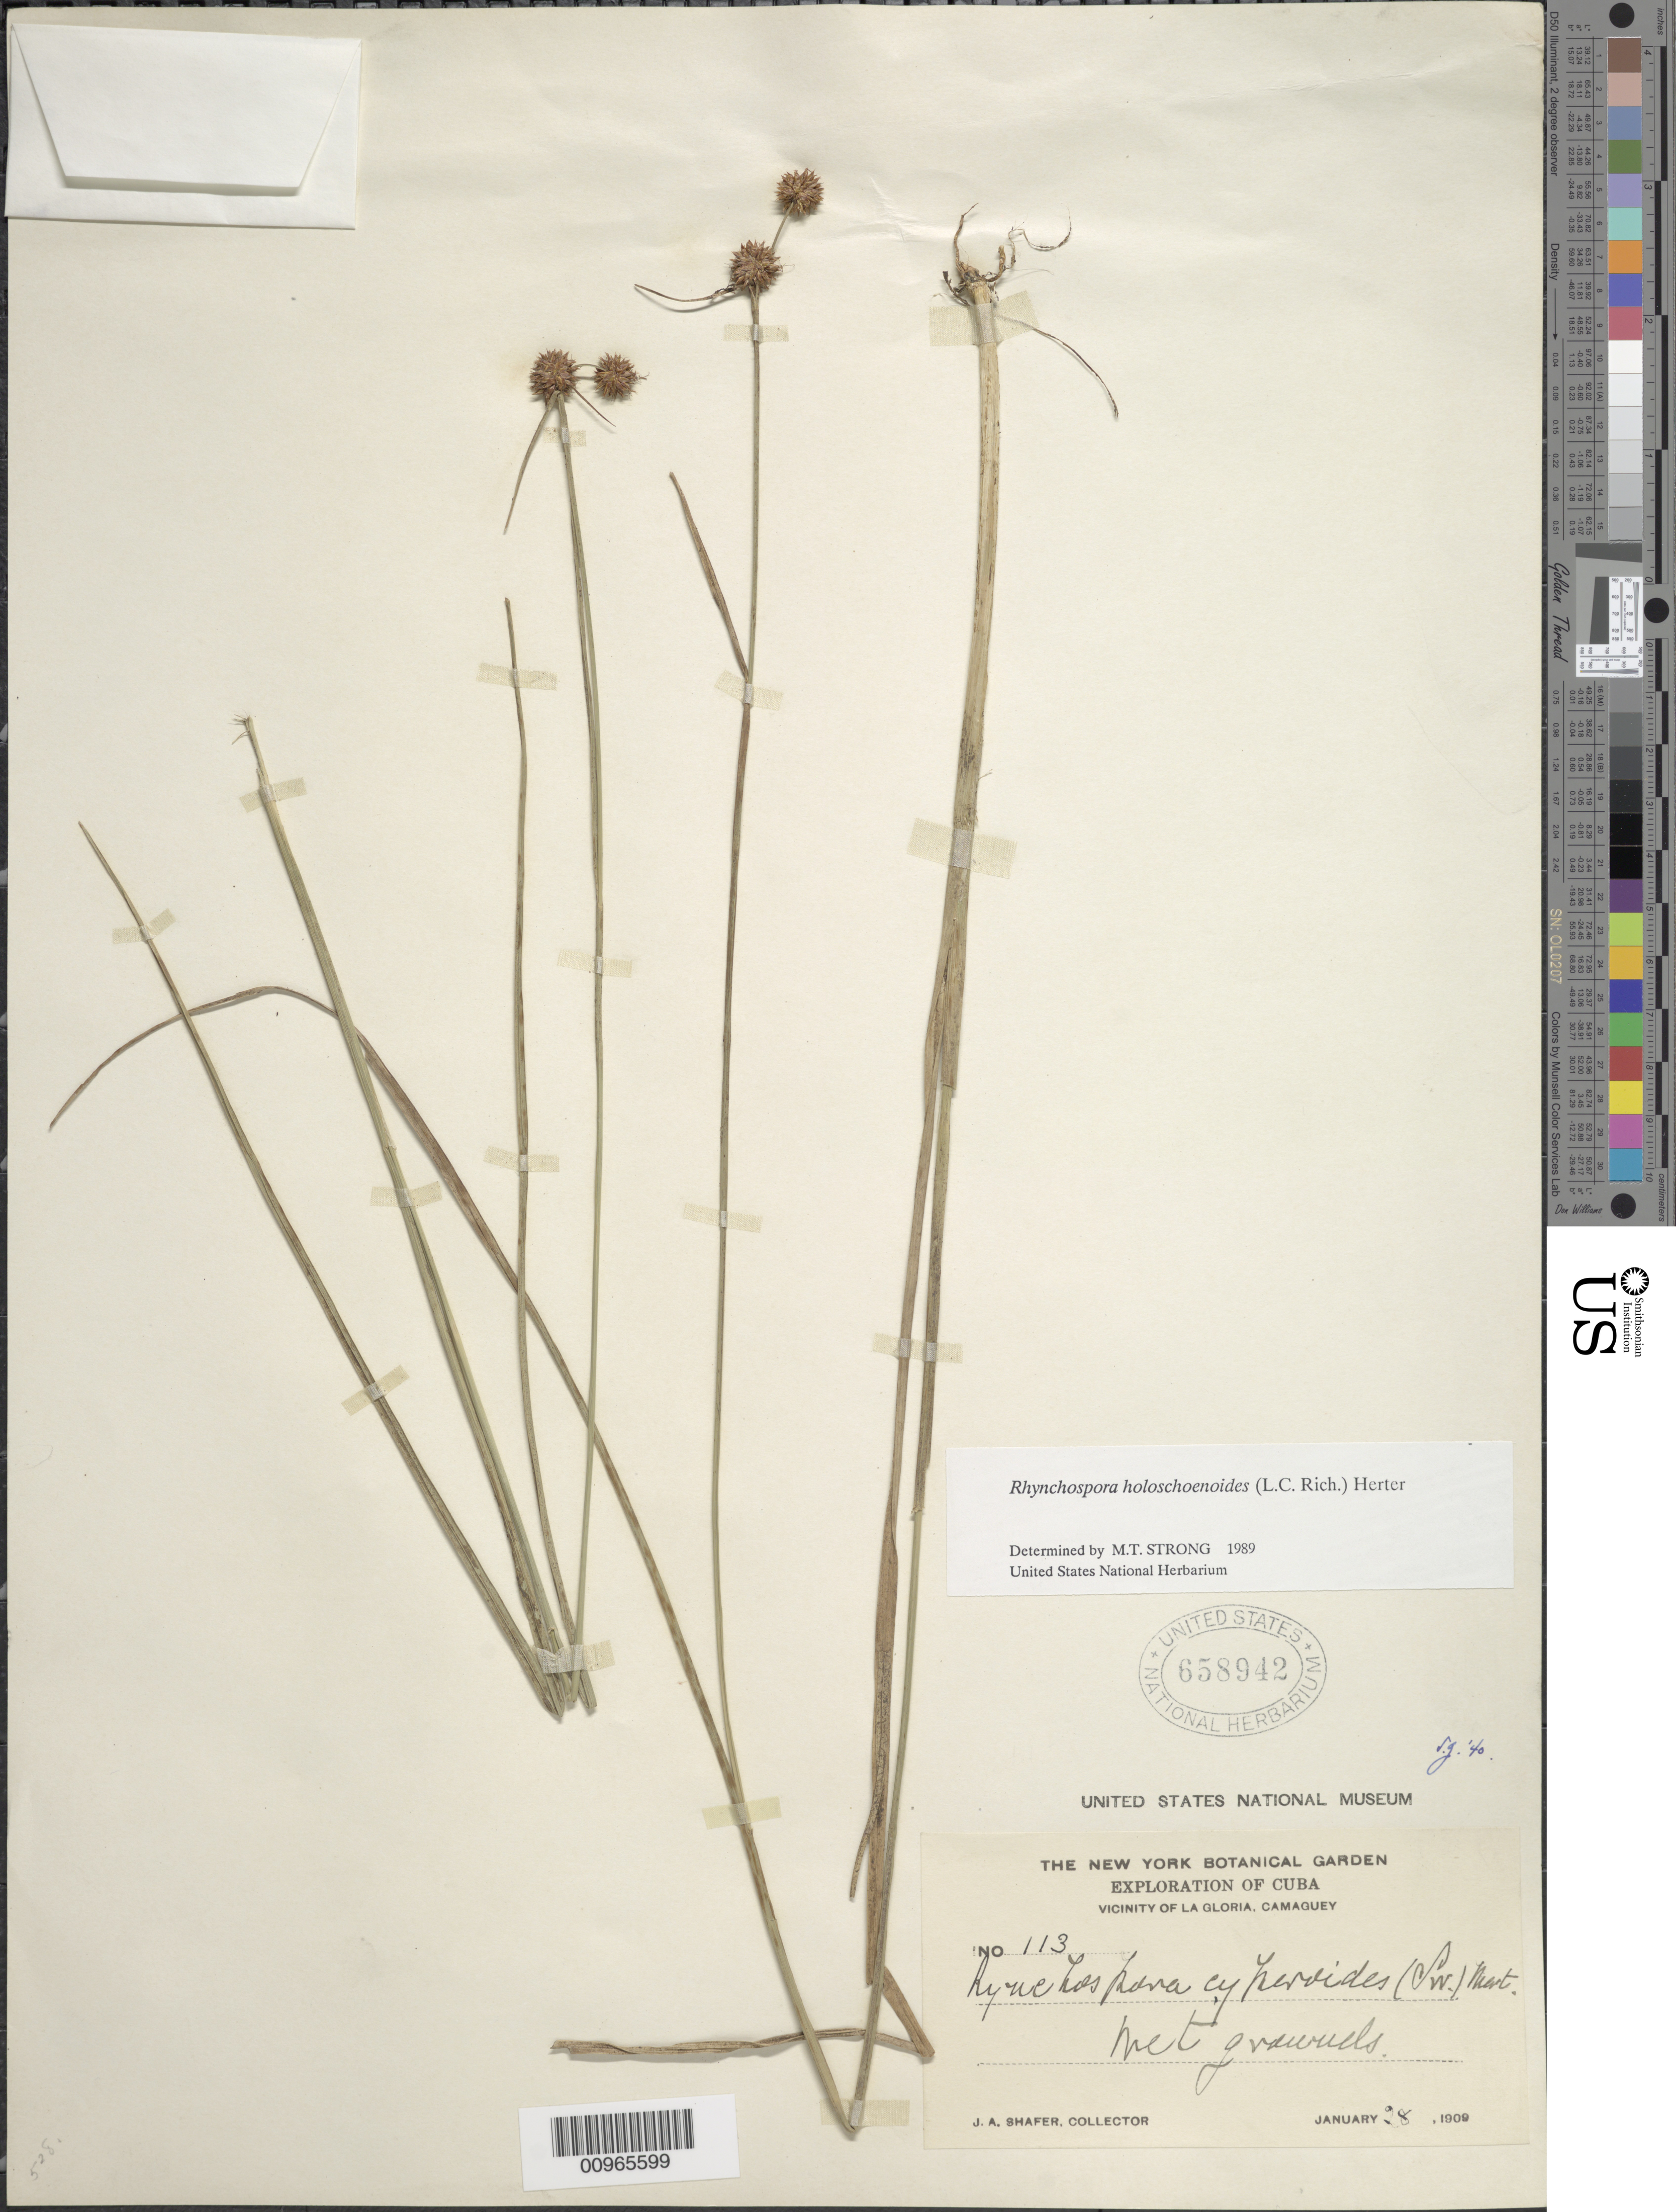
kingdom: Plantae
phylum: Tracheophyta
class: Liliopsida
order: Poales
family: Cyperaceae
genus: Rhynchospora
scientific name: Rhynchospora holoschoenoides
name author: (Rich.) Herter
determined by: Strong, M. T., (US), Smithsonian Institution - National Museum of Natural History (UNITED STATES)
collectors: J. A. Shafer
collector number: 113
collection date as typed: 28 Jan 1909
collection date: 1909-01-28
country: Cuba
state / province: Camagüey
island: Cuba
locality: Vicinity of La Gloria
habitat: Wet grounds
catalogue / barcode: US 658942